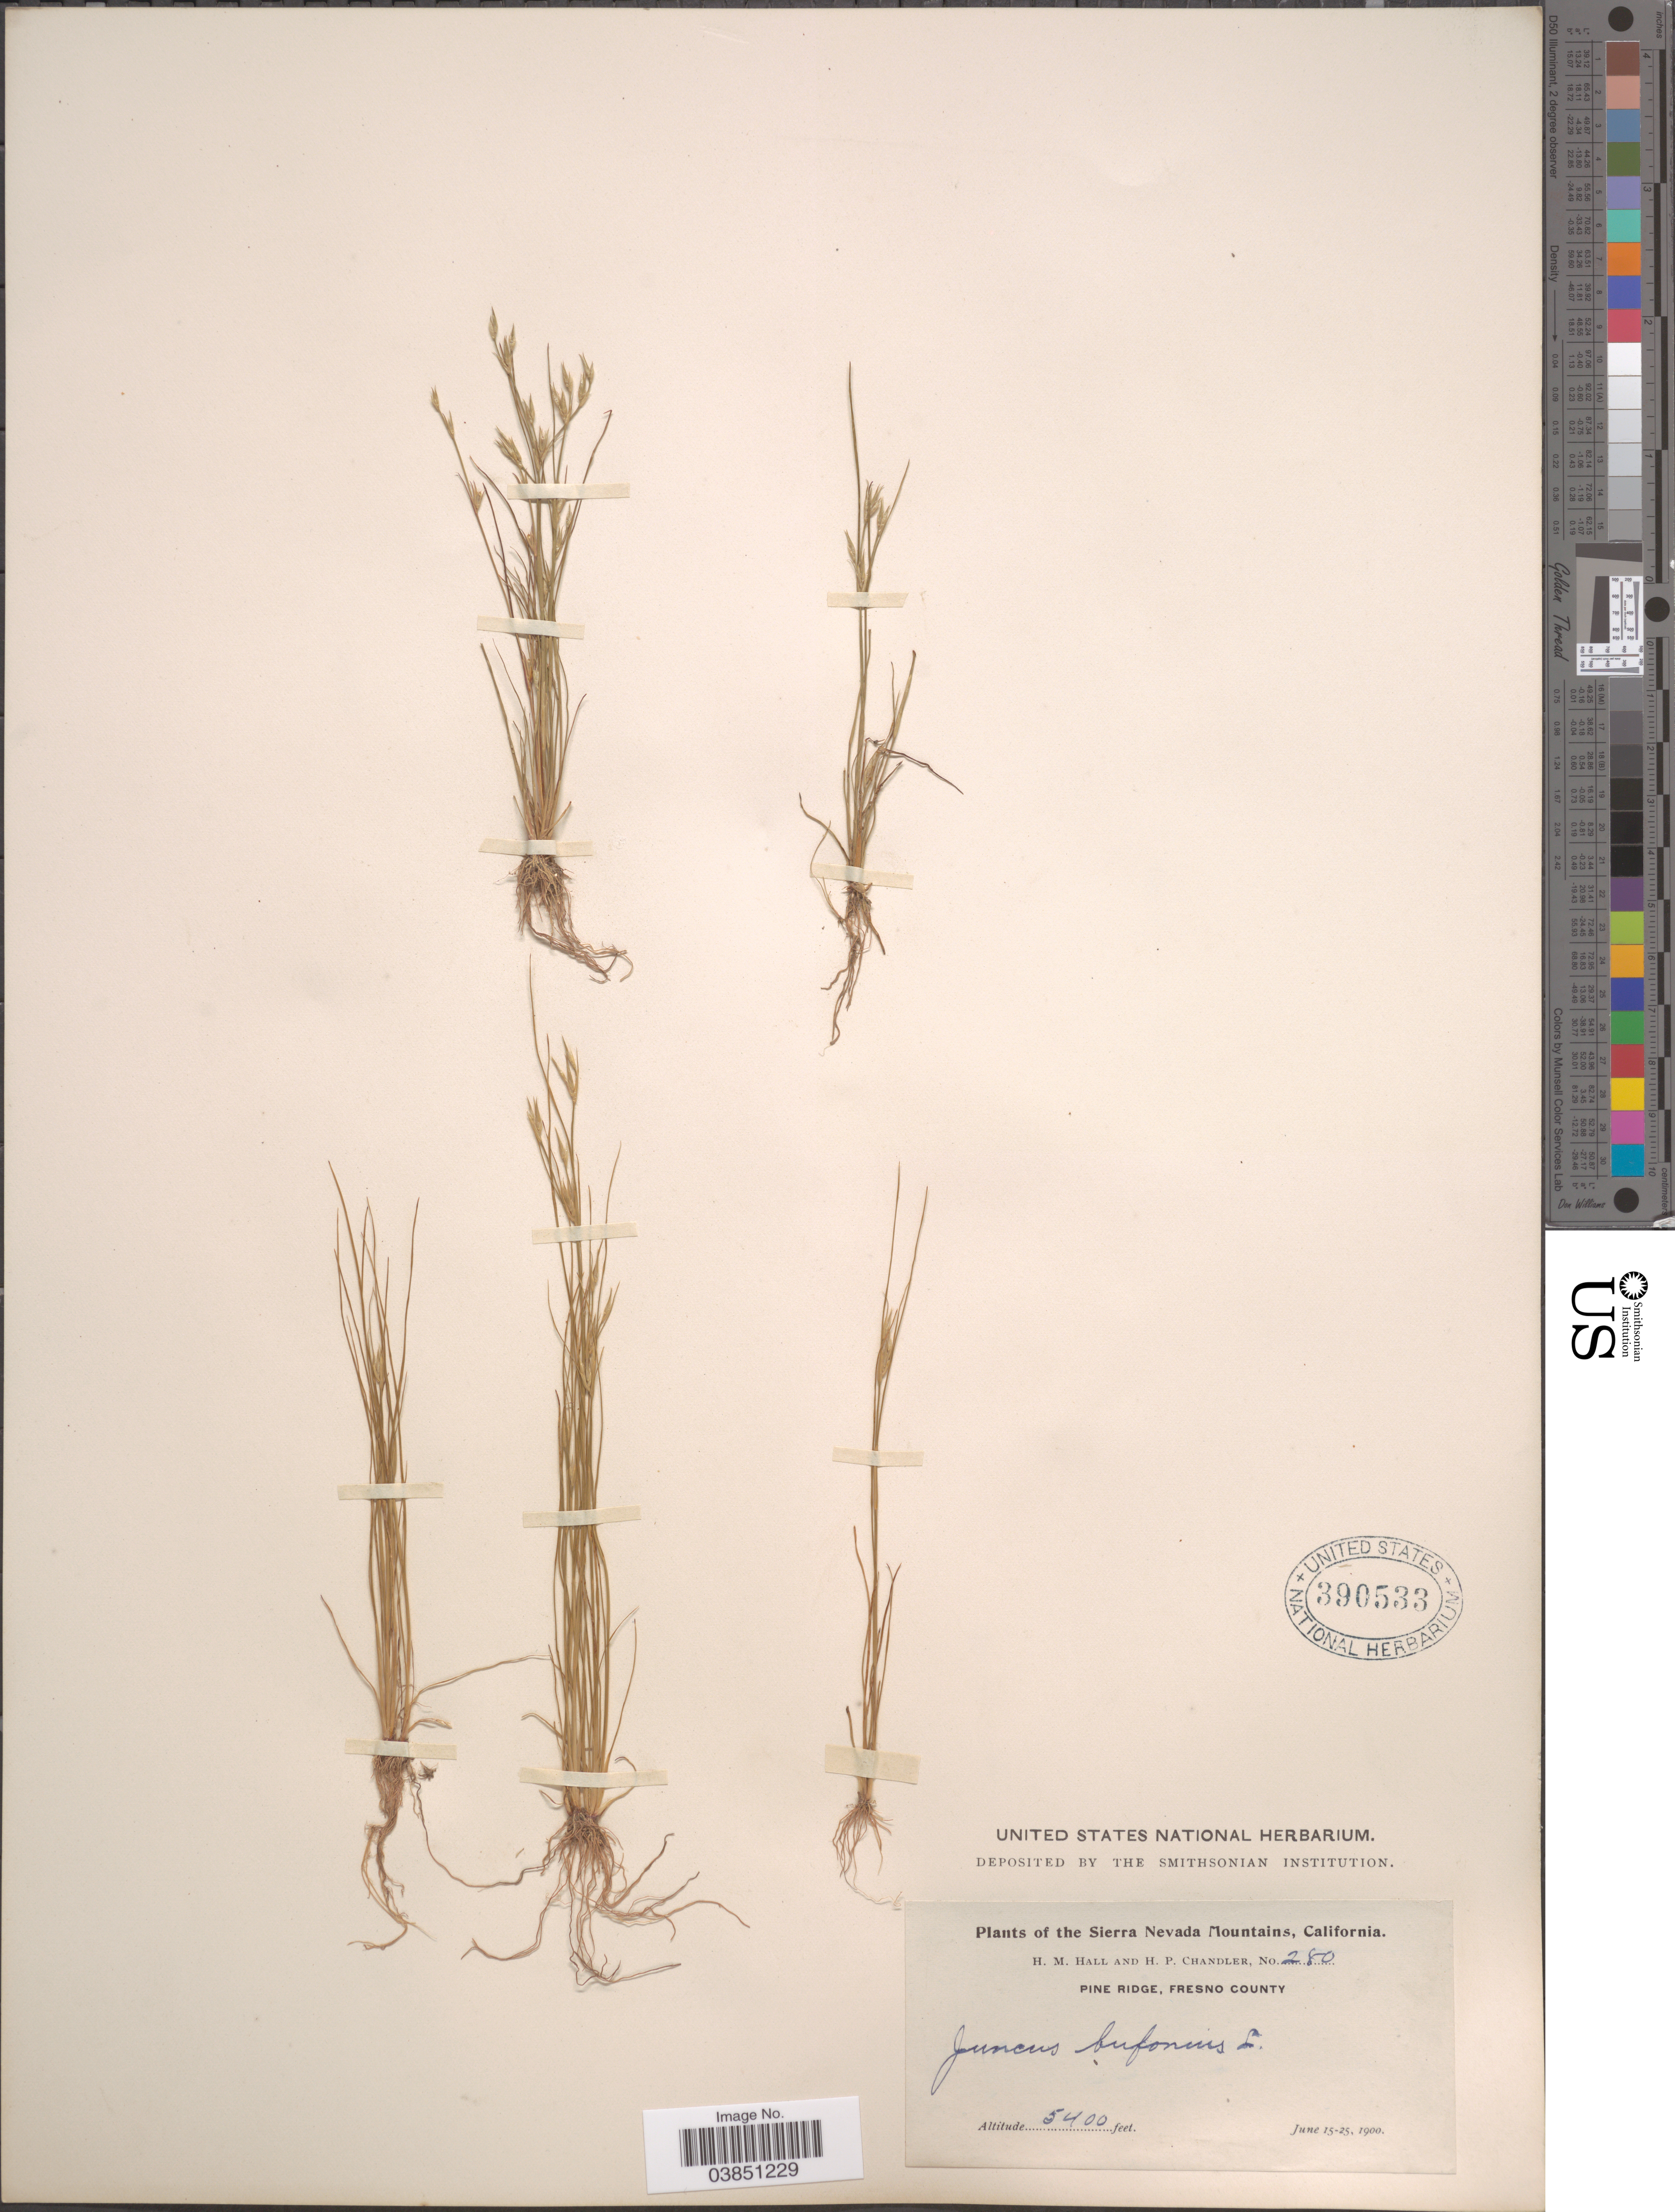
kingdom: Plantae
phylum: Tracheophyta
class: Liliopsida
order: Poales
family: Juncaceae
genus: Juncus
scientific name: Juncus bufonius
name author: L.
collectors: H. M. Hall & H. Chandler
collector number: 280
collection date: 1900-06-15/1900-06-25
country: United States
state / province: California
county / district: Fresno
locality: Sierra Nevada Mountains. Pine Ridge, Fresno County.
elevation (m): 1646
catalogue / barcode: US 390533